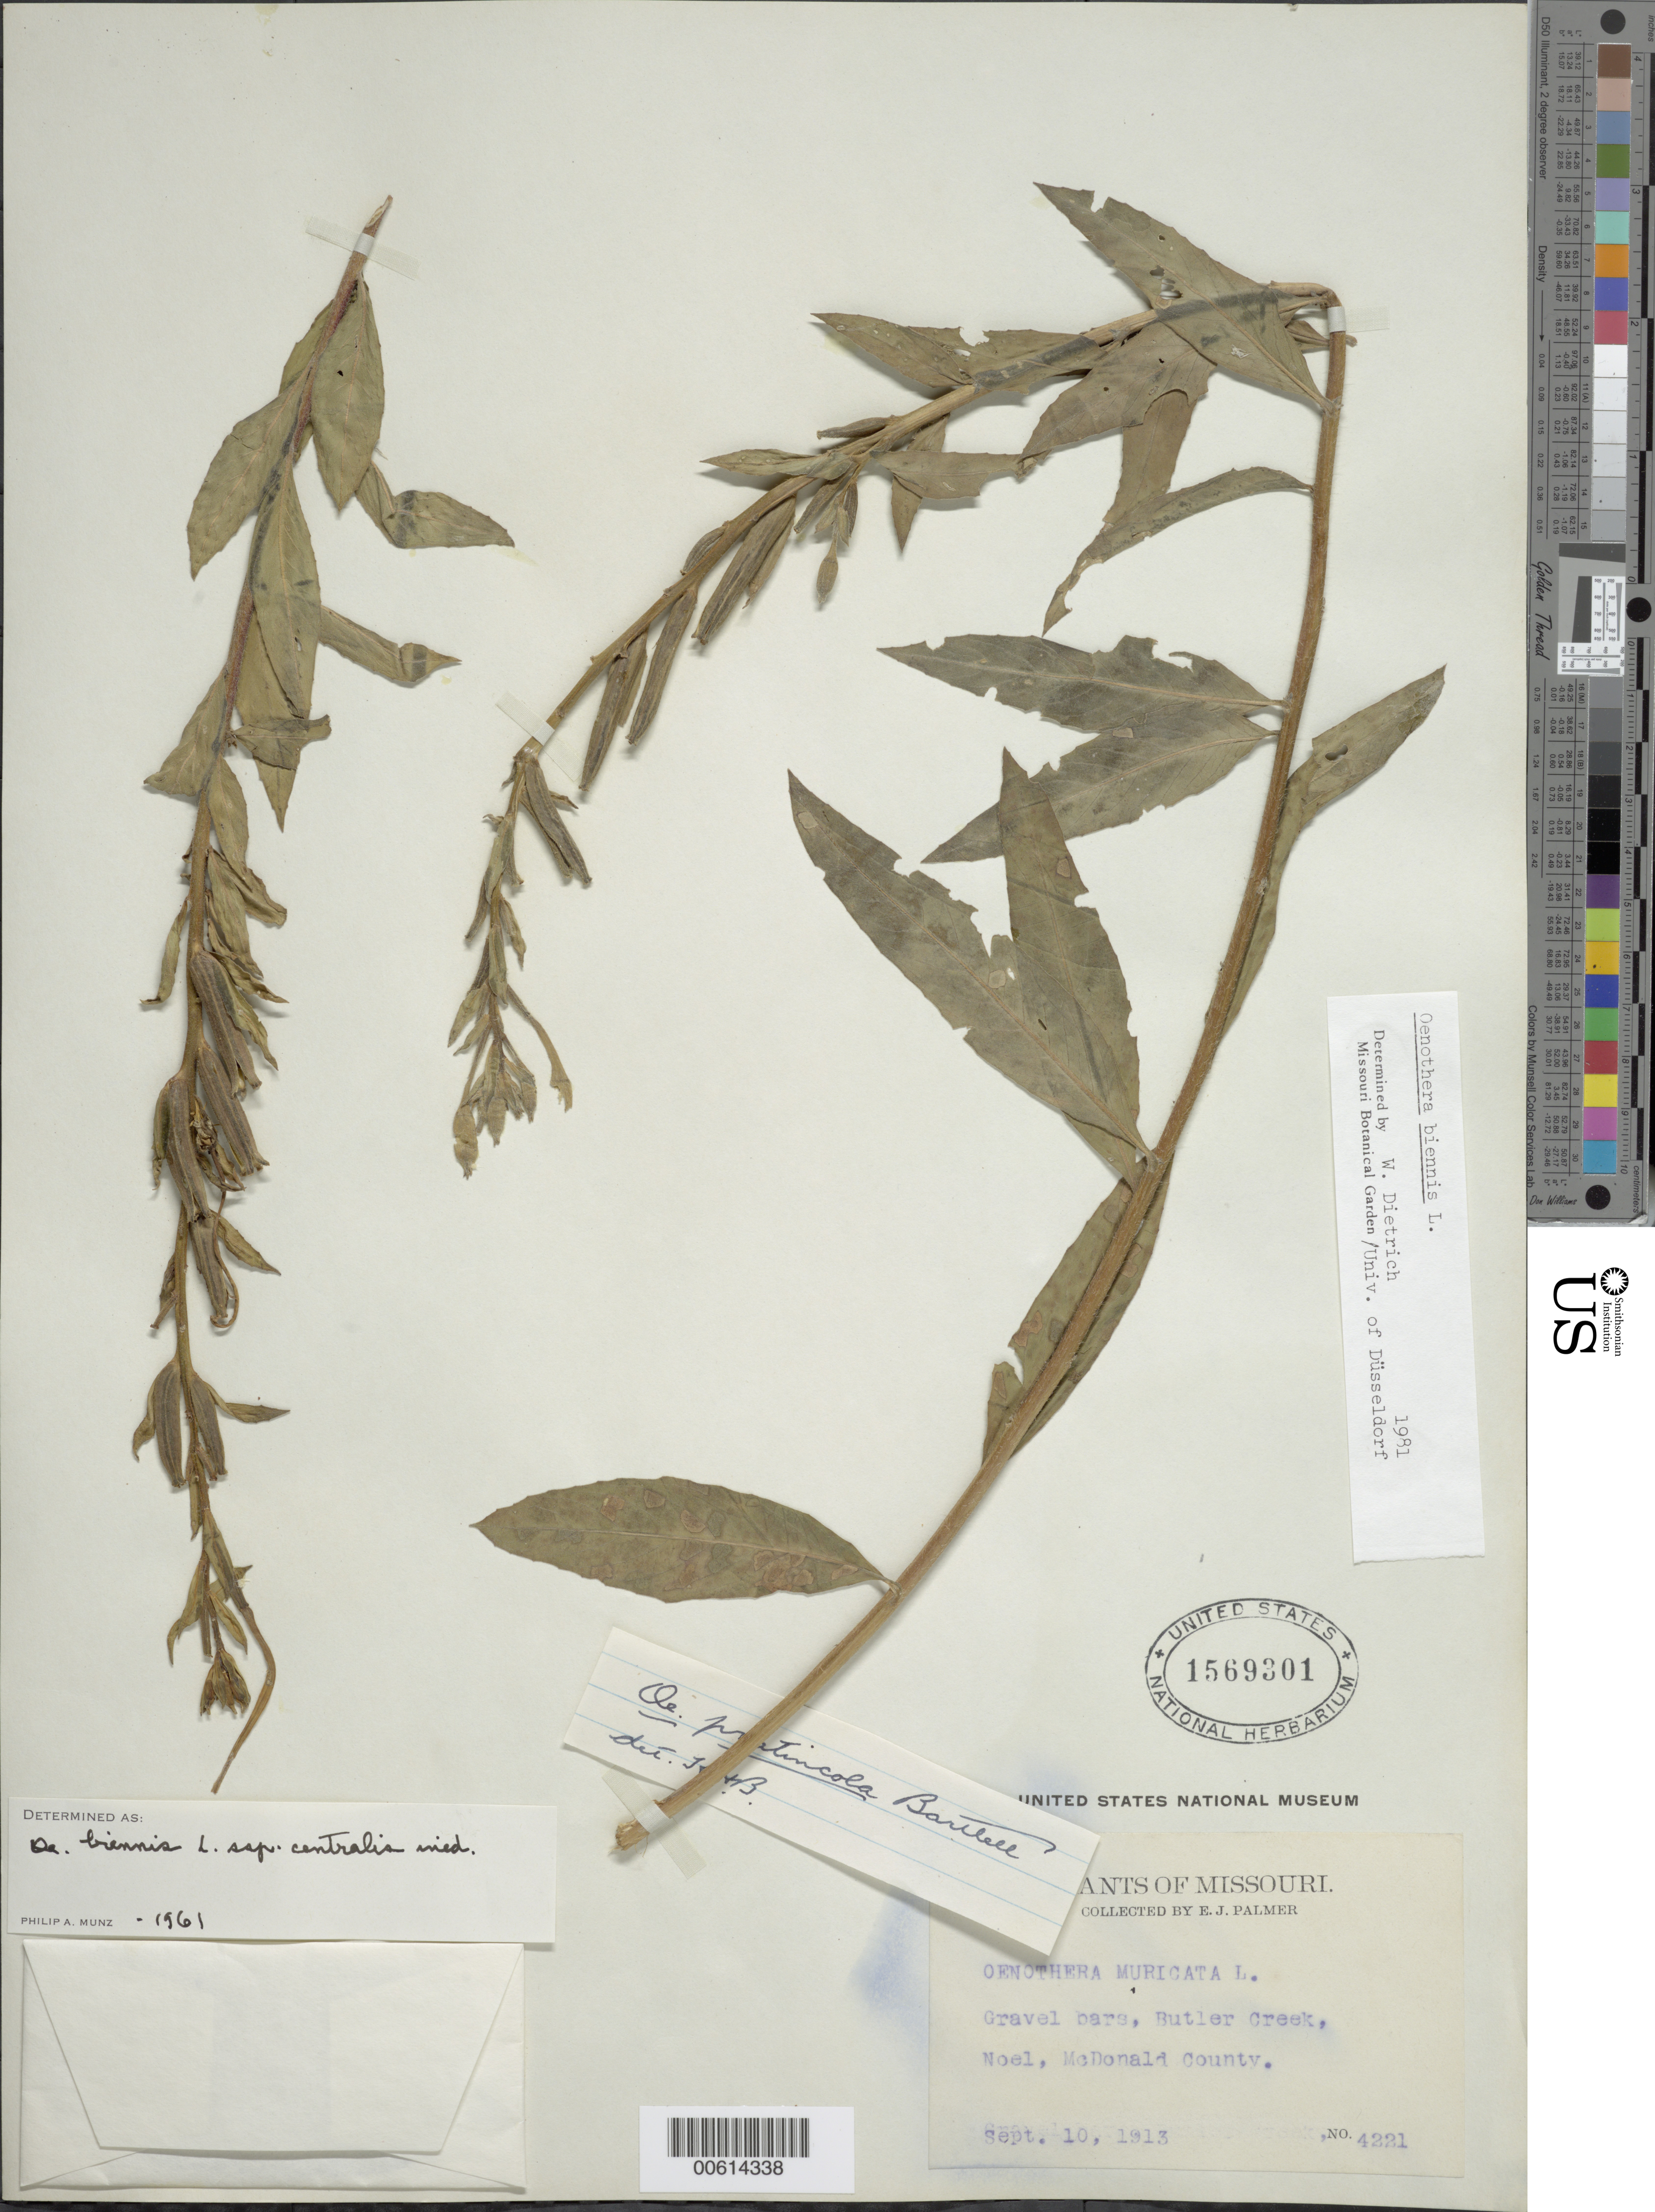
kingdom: Plantae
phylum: Tracheophyta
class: Magnoliopsida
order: Myrtales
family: Onagraceae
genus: Oenothera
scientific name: Oenothera biennis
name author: L.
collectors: E. J. Palmer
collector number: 4221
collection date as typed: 10 Sep 1913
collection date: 1913-09-10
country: United States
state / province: Missouri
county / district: McDonald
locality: Butler Creek, Noel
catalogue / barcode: US 1569301